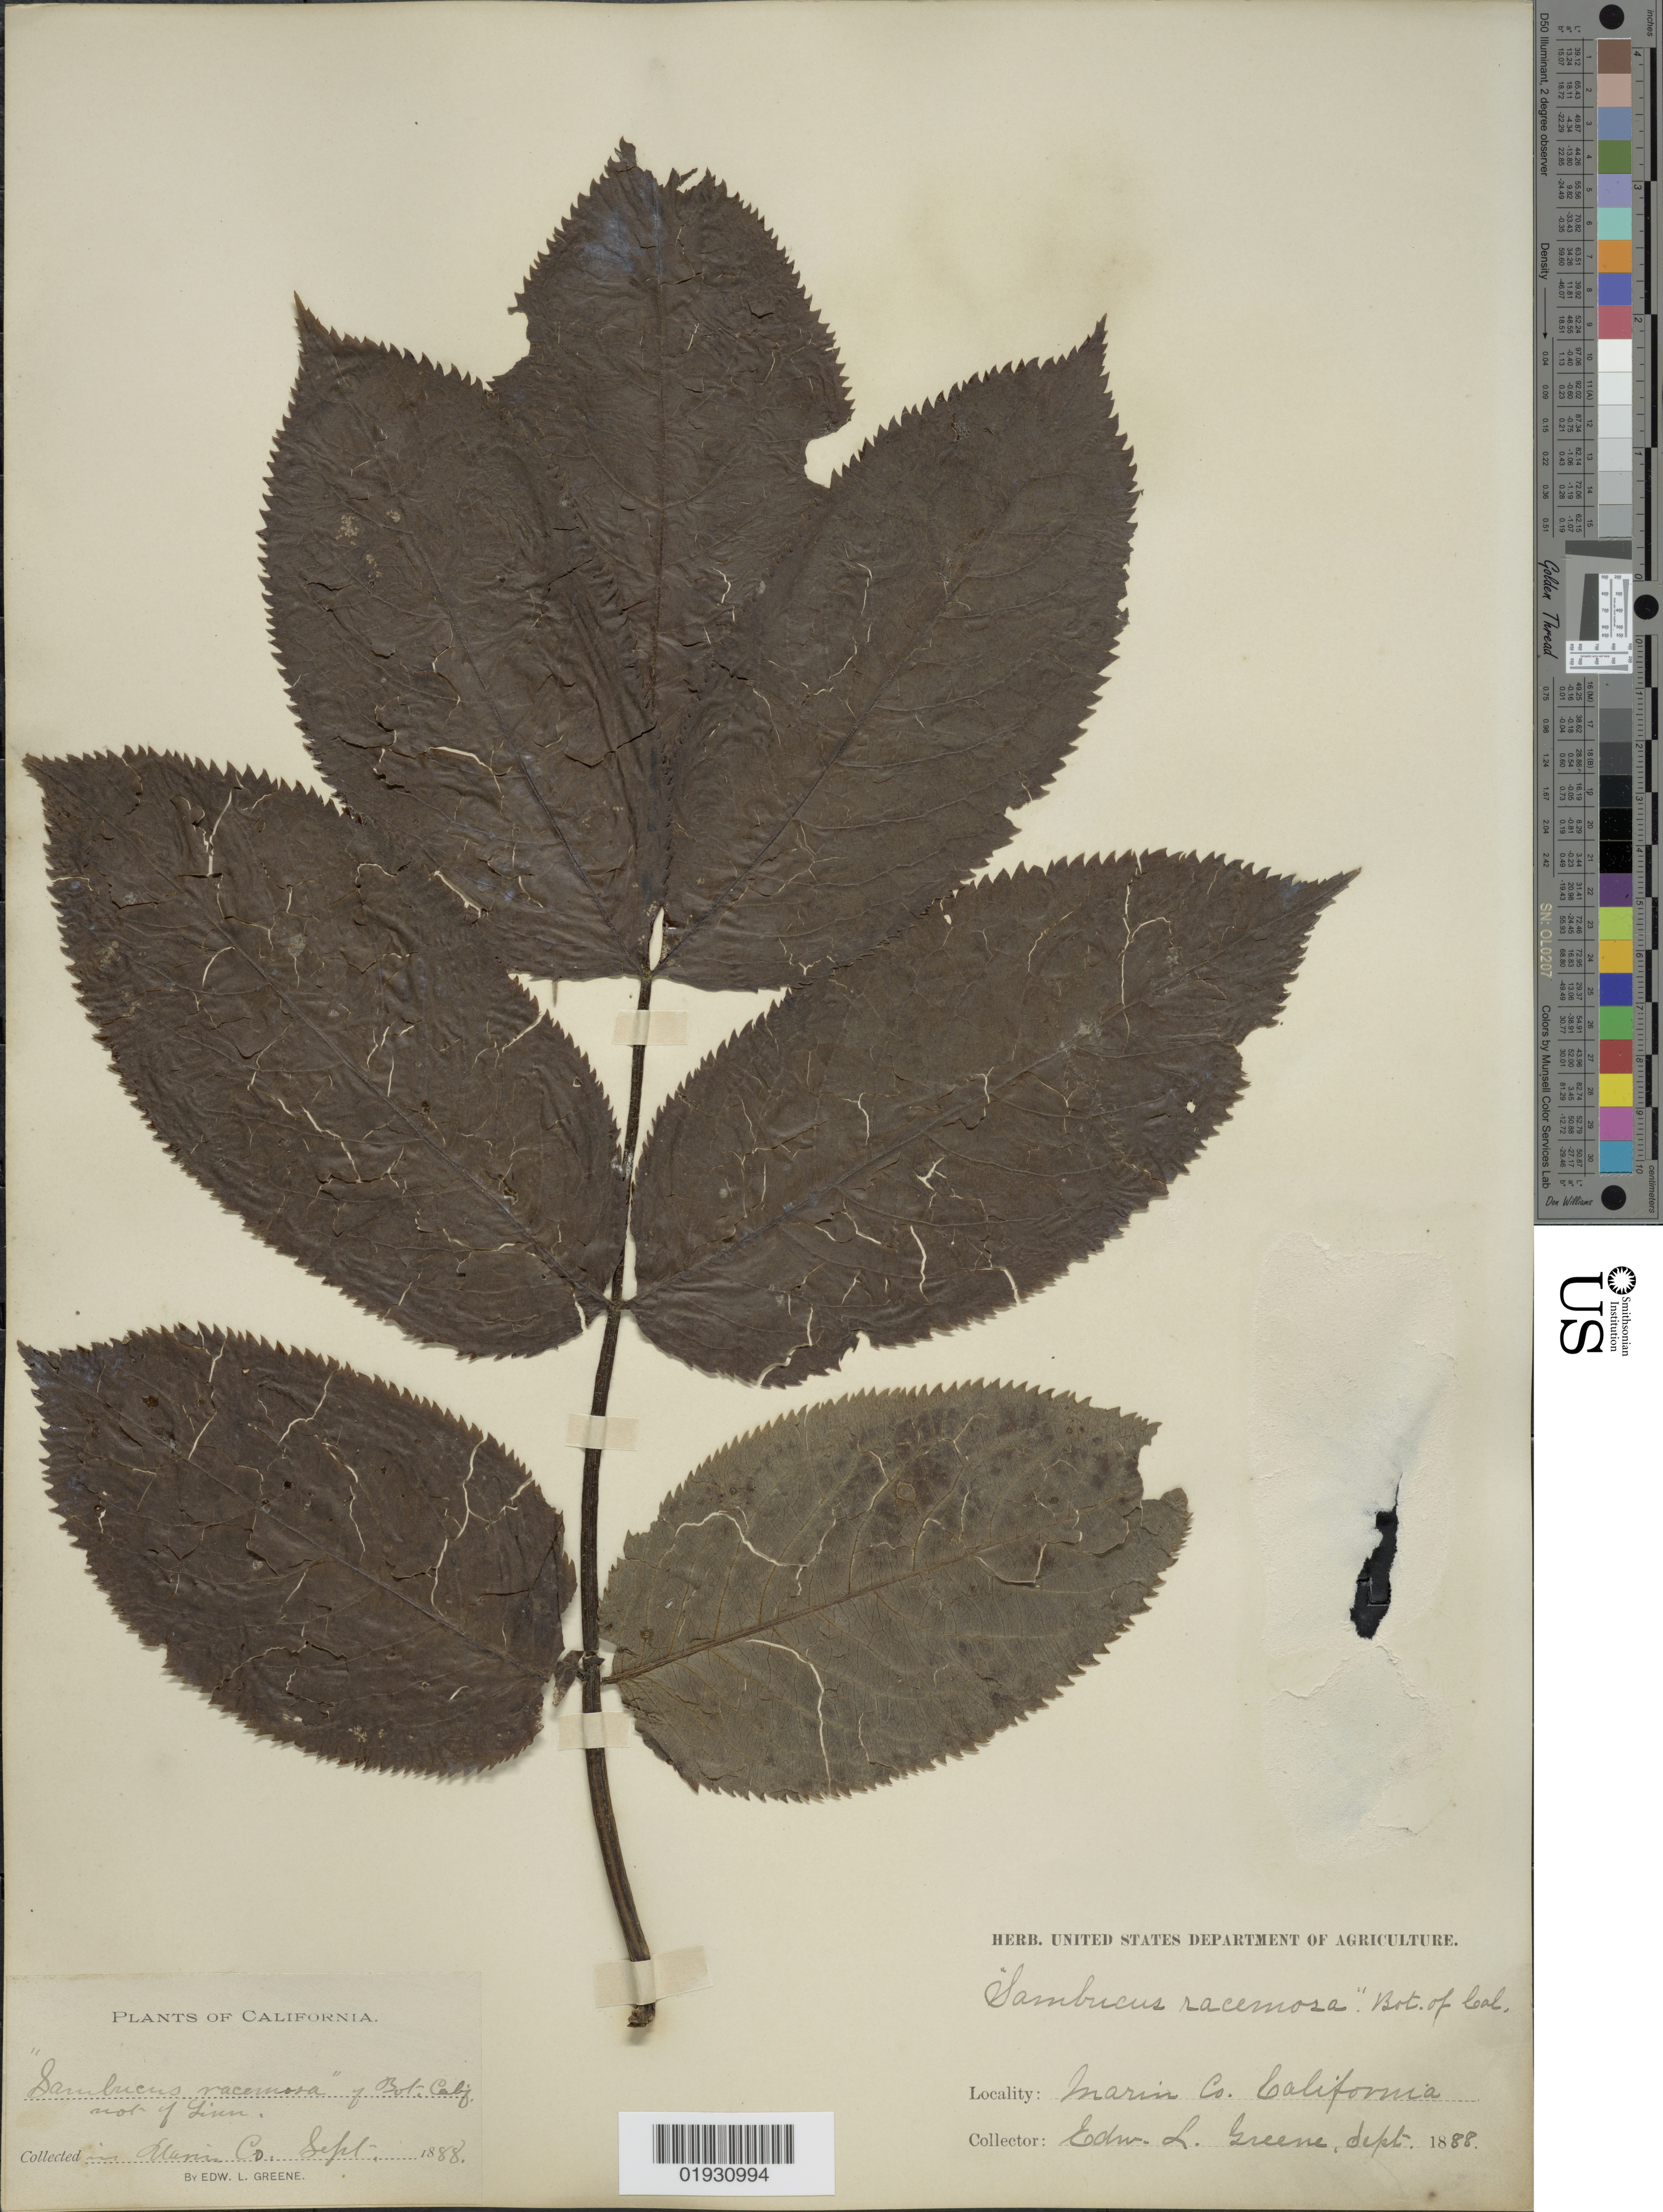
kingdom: Plantae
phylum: Tracheophyta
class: Magnoliopsida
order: Dipsacales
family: Viburnaceae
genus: Sambucus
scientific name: Sambucus maritima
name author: Greene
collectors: E. L. Greene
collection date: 1888-09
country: United States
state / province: California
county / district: Marin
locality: Marin Co.